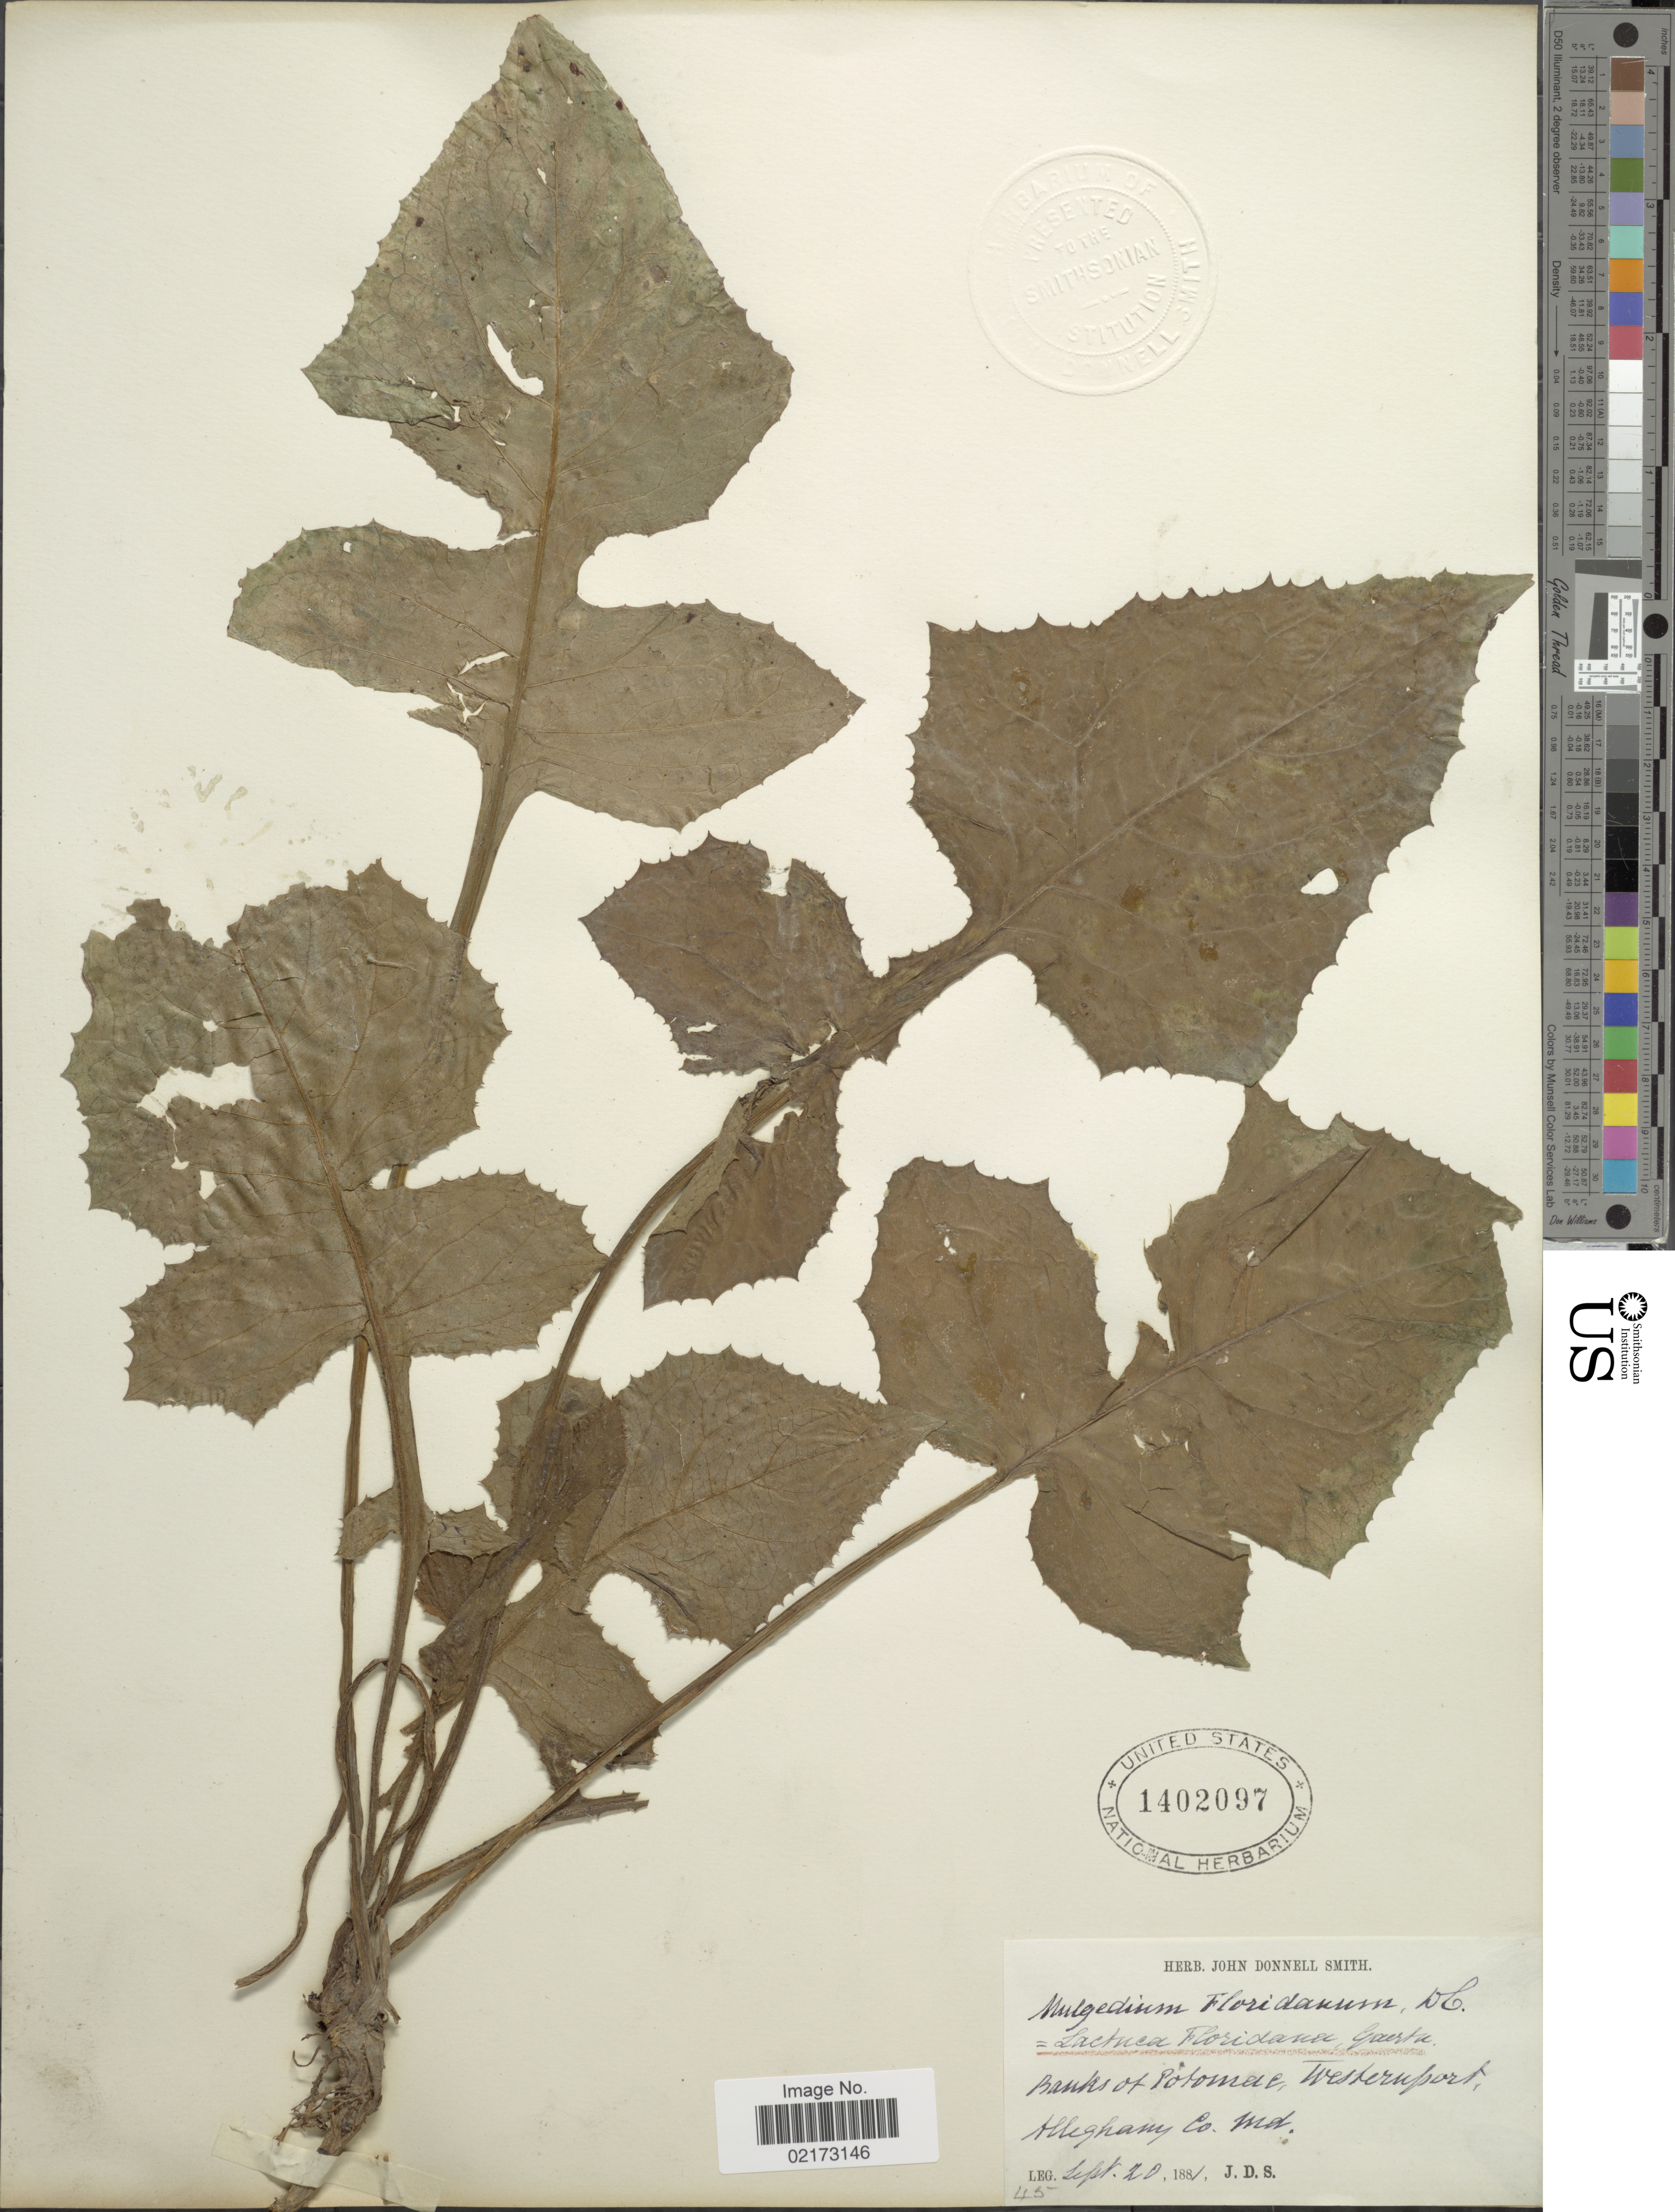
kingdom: Plantae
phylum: Tracheophyta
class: Magnoliopsida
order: Asterales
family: Asteraceae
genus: Lactuca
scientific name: Lactuca floridana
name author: (L.) Gaertn.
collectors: J. Donnell Smith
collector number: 45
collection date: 1881-09-20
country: United States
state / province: Maryland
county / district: Allegany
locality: Banks of Potomac, Westernport, Alleghany Co., Md.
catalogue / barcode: US 1402097